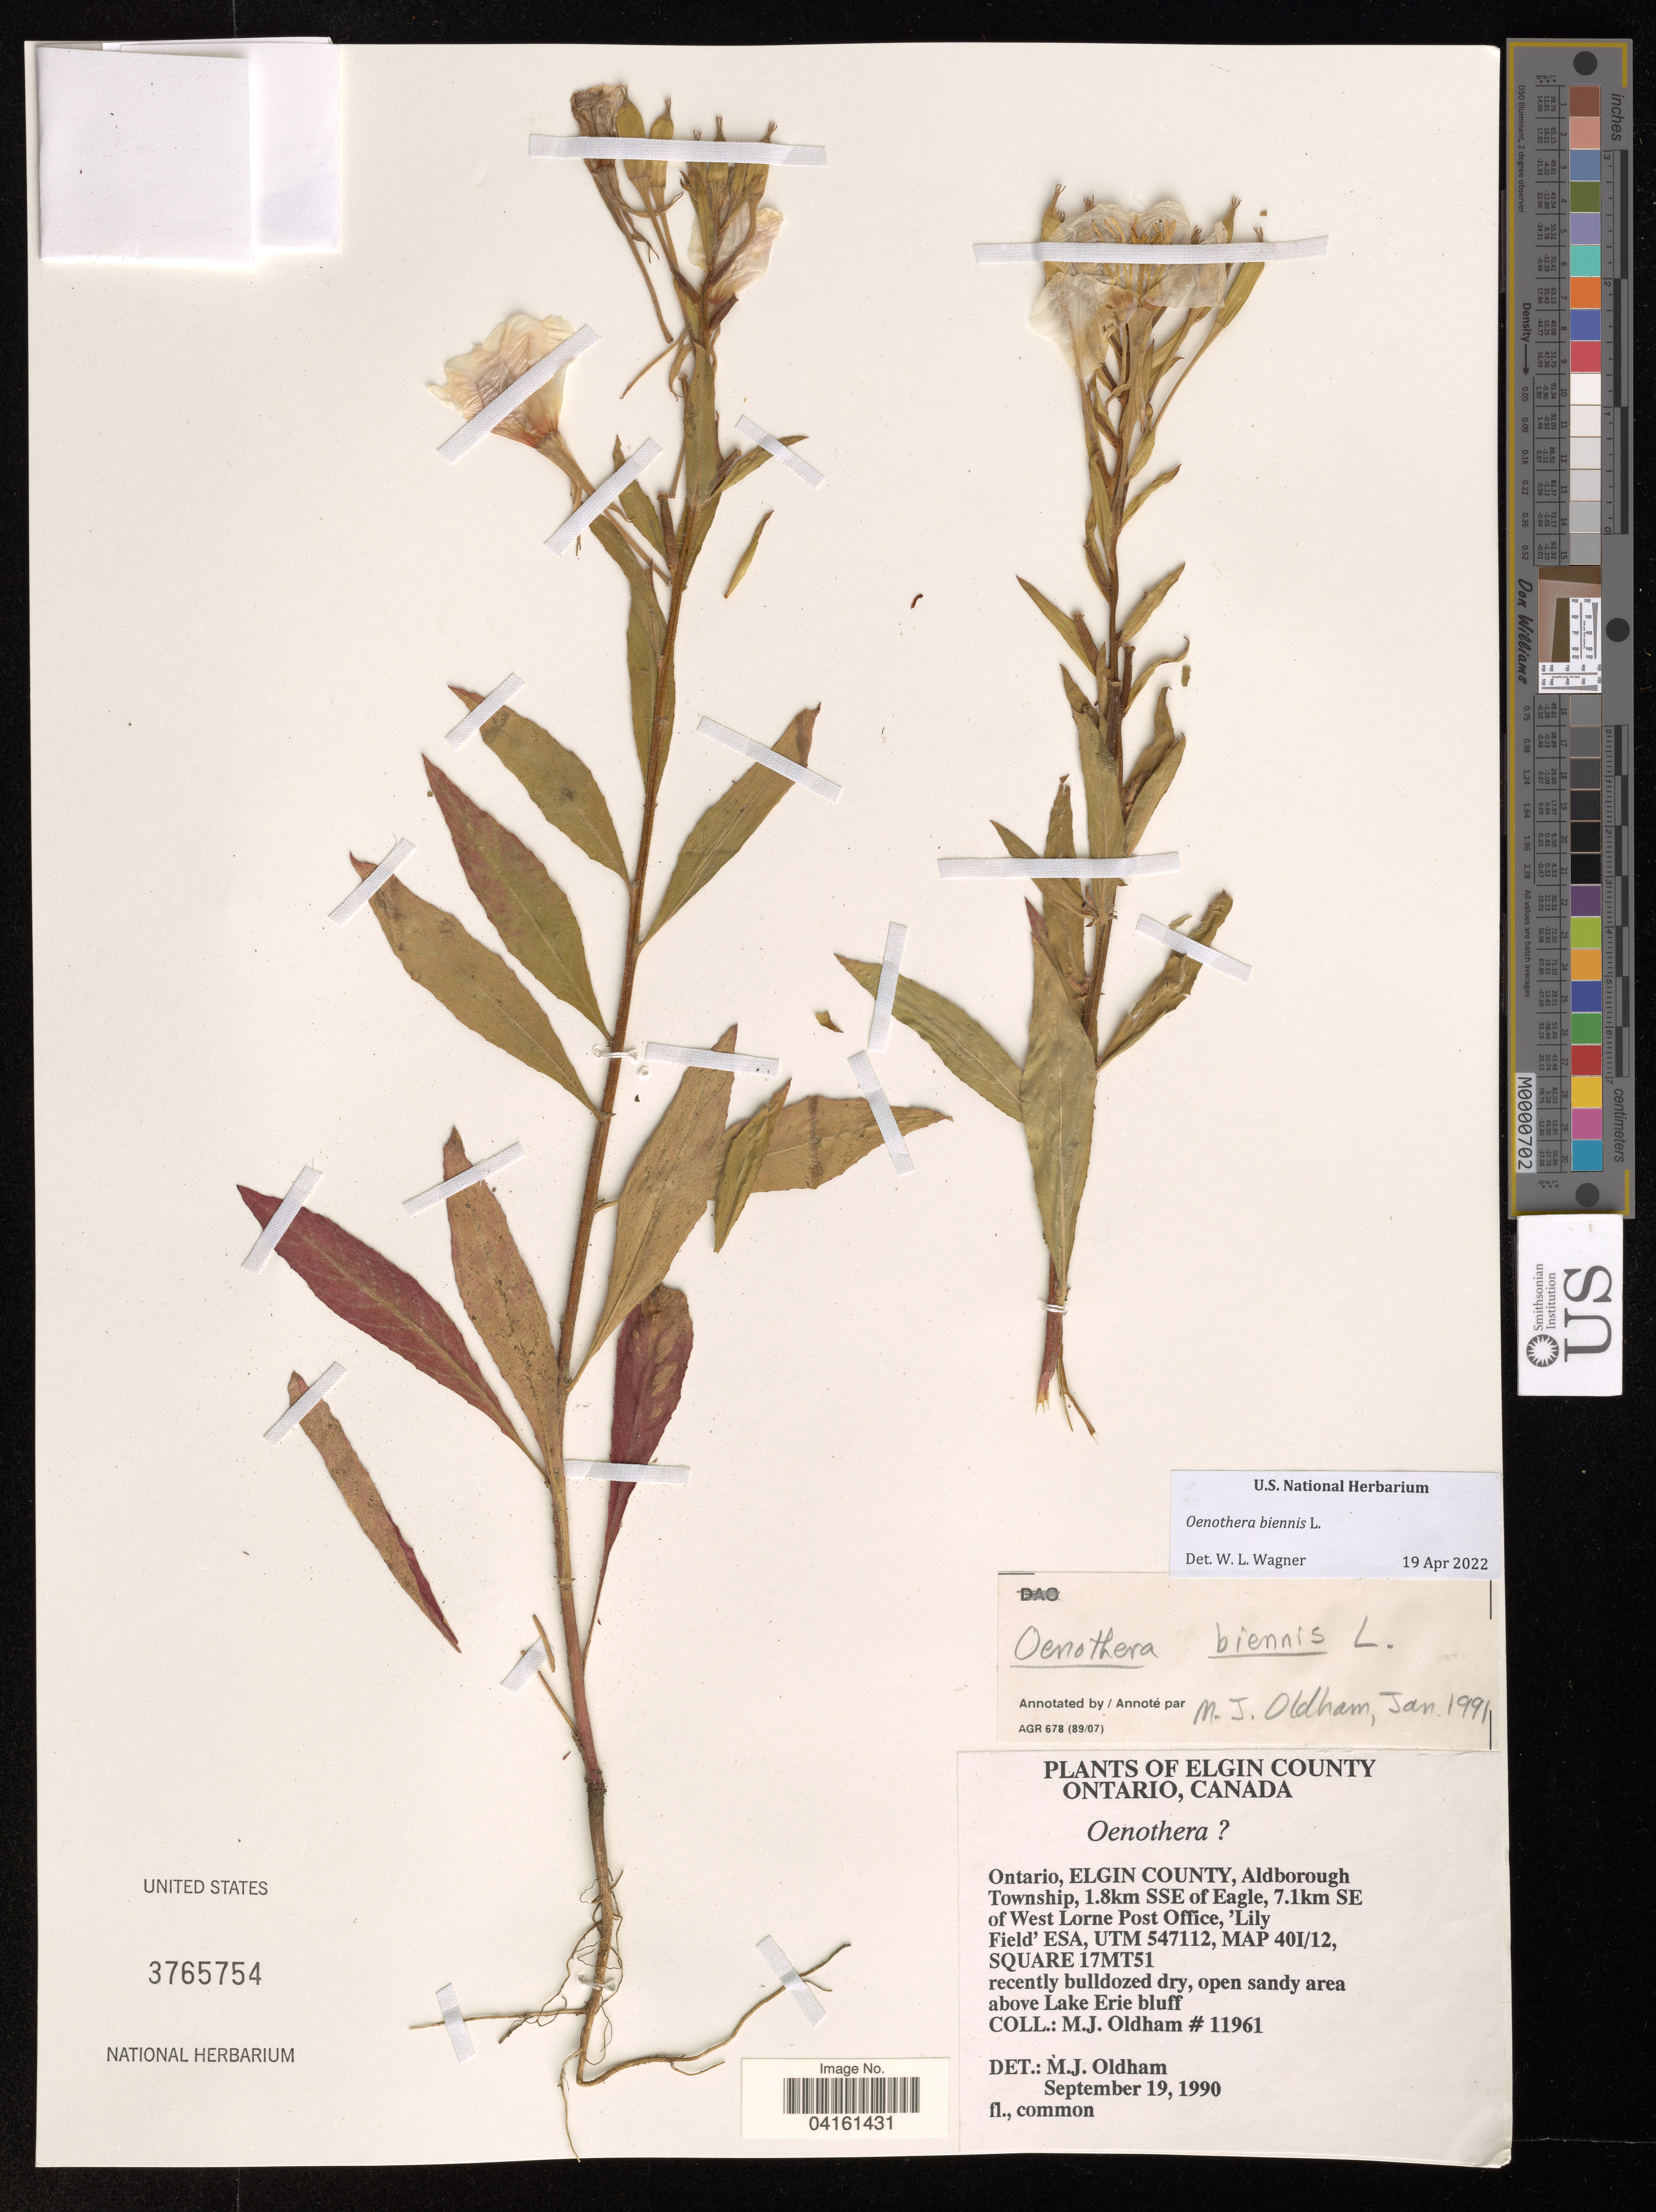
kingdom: Plantae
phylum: Tracheophyta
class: Magnoliopsida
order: Myrtales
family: Onagraceae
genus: Oenothera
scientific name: Oenothera biennis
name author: L.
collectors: M. Oldham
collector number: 11961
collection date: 1990-09-19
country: Canada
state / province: Ontario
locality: Elgin County. Aldborough Township, 1.8km SSE of Eagle, 7.1km SE of West Lorne Post Office, 'Lily Field' ESA, UTM 547112, MAP 40I/12, SQUARE 17MT51 recently bulldozed dry, open sandy area above Lake Erie bluff.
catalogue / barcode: US 3765754